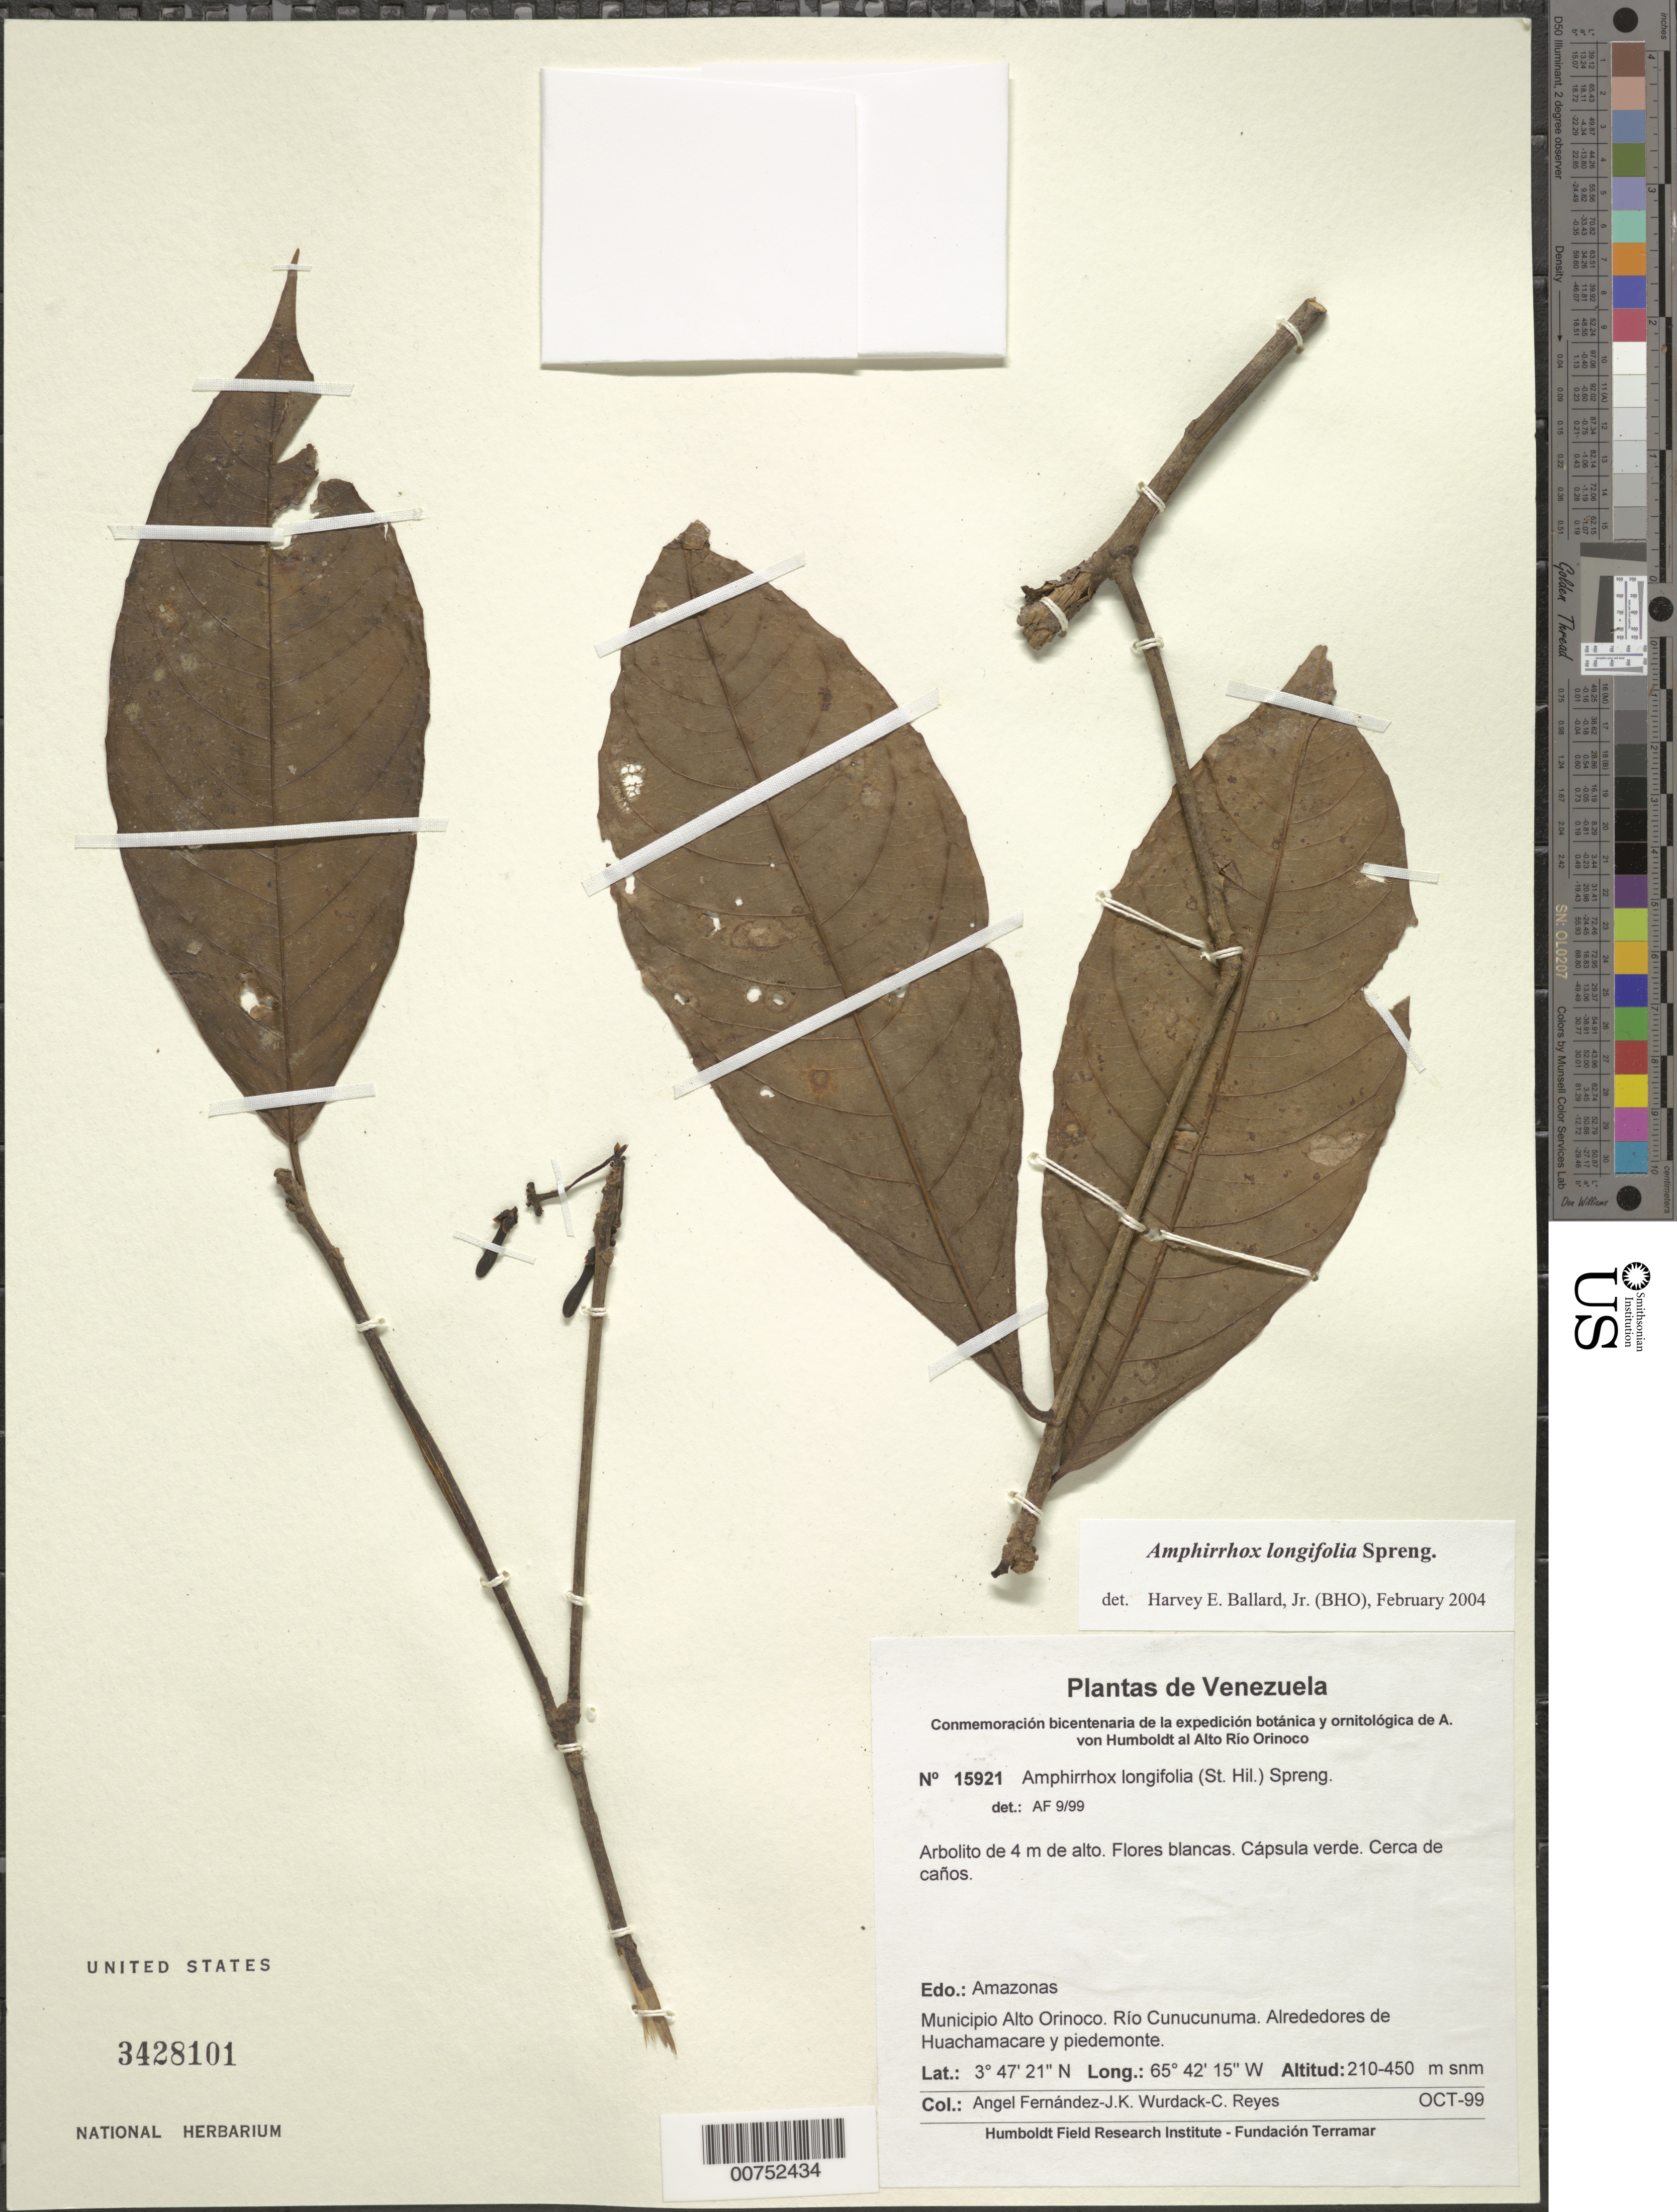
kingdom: Plantae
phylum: Tracheophyta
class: Magnoliopsida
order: Malpighiales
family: Violaceae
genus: Amphirrhox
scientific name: Amphirrhox longifolia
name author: (A. St.-Hil.) Spreng.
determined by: Ballard, Harvey E.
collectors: A. Fernández, K. Wurdack & C. Reyes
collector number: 15921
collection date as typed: Oct-99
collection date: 1999-10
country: Venezuela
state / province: Amazonas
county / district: Alto Orinoco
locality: Río Cunucunuma, alrededores de Huachamacare y piedmonte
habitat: Around canyons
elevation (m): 210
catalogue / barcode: US 3428101